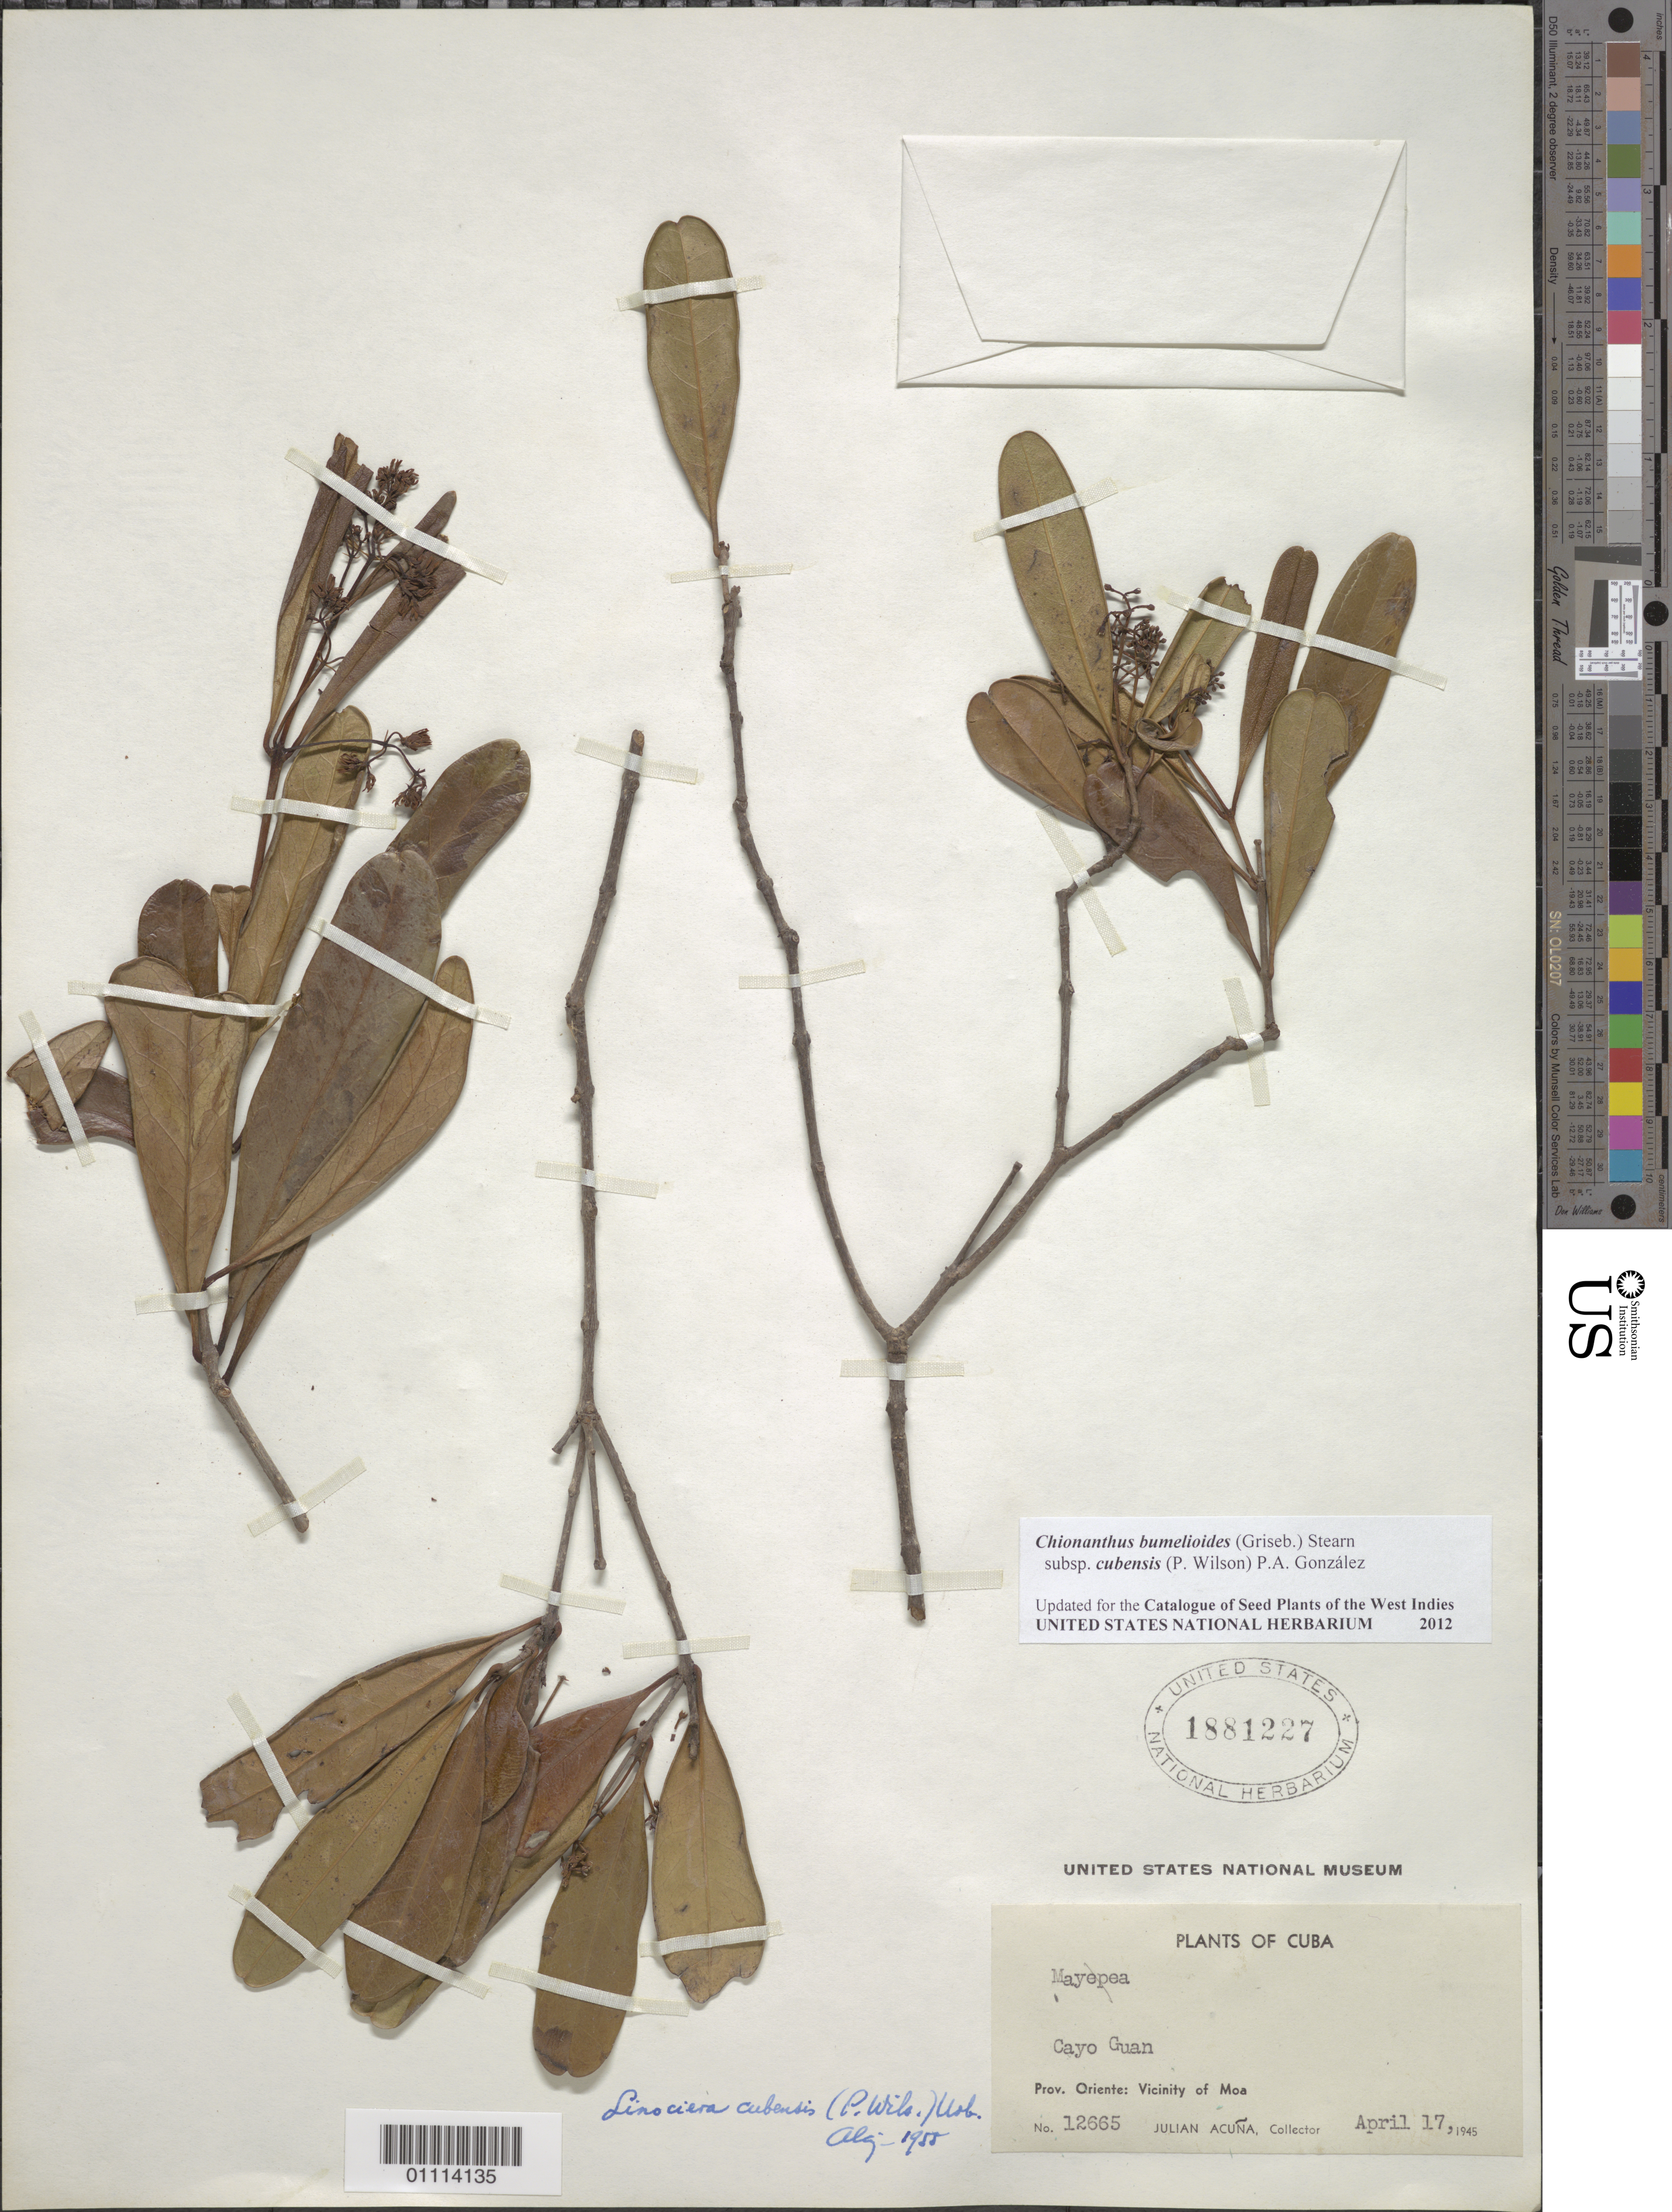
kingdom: Plantae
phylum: Tracheophyta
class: Magnoliopsida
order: Lamiales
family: Oleaceae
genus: Linociera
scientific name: Linociera cubensis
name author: (P. Wilson) Urb.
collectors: J. Acuña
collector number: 12665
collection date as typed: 17 Apr 1945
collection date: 1945-04-17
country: Cuba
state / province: Holguín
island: Cuba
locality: Cayo Guan, Prov Oriente: Vicinity of Moa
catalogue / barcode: US 1881227